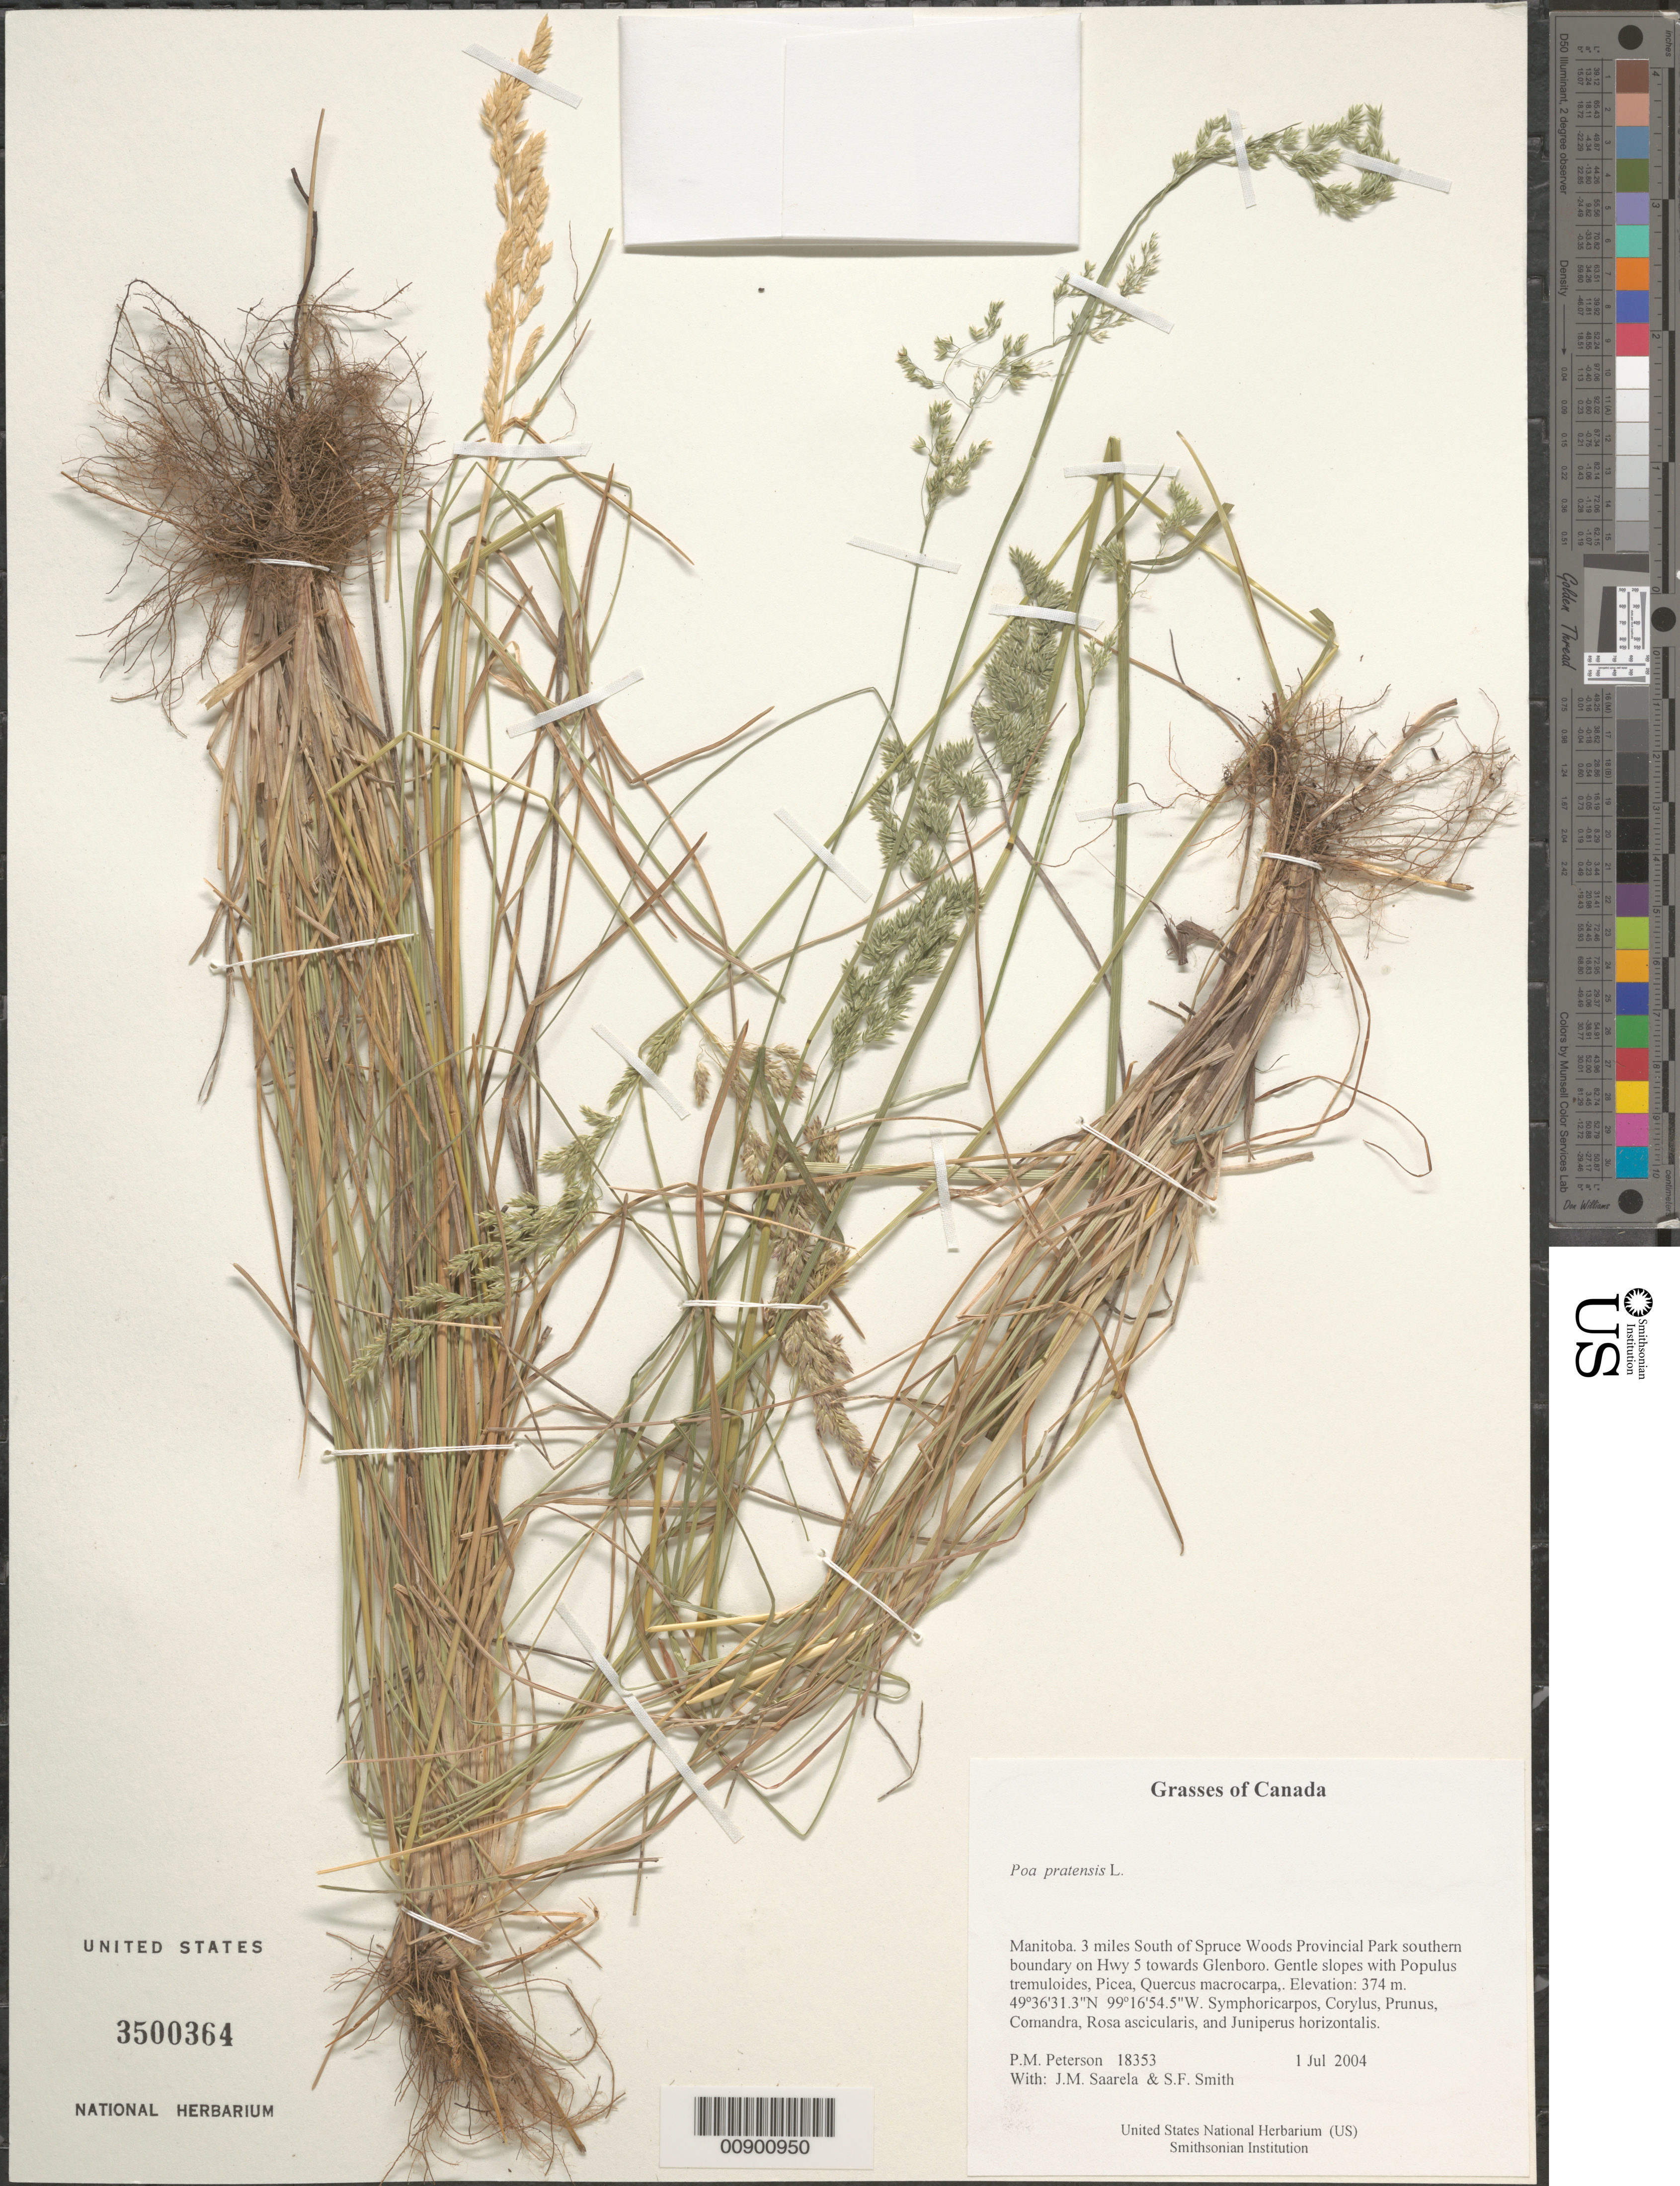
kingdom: Plantae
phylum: Tracheophyta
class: Liliopsida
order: Poales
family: Poaceae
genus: Poa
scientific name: Poa pratensis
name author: L.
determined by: Soreng, Robert J., Research Associate (BOT), Smithsonian Institution - National Museum of Natural History (UNITED STATES)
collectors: P. M. Peterson, J. Saarela & S.F. Smith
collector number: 18353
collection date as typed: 01 Jul 2004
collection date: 2004-07-01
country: Canada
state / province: Manitoba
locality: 3 miles South of Spruce Woods Provincial Park southern boundary on Hwy 5 towards Glenboro. Gentle slopes with Populus tremuloides, Picea, Quercus macrocarpa,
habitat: Symphoricarpos, Corylus, Prunus, Comandra, Rosa ascicularis, and Juniperus horizontalis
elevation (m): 374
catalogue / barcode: US 3500364